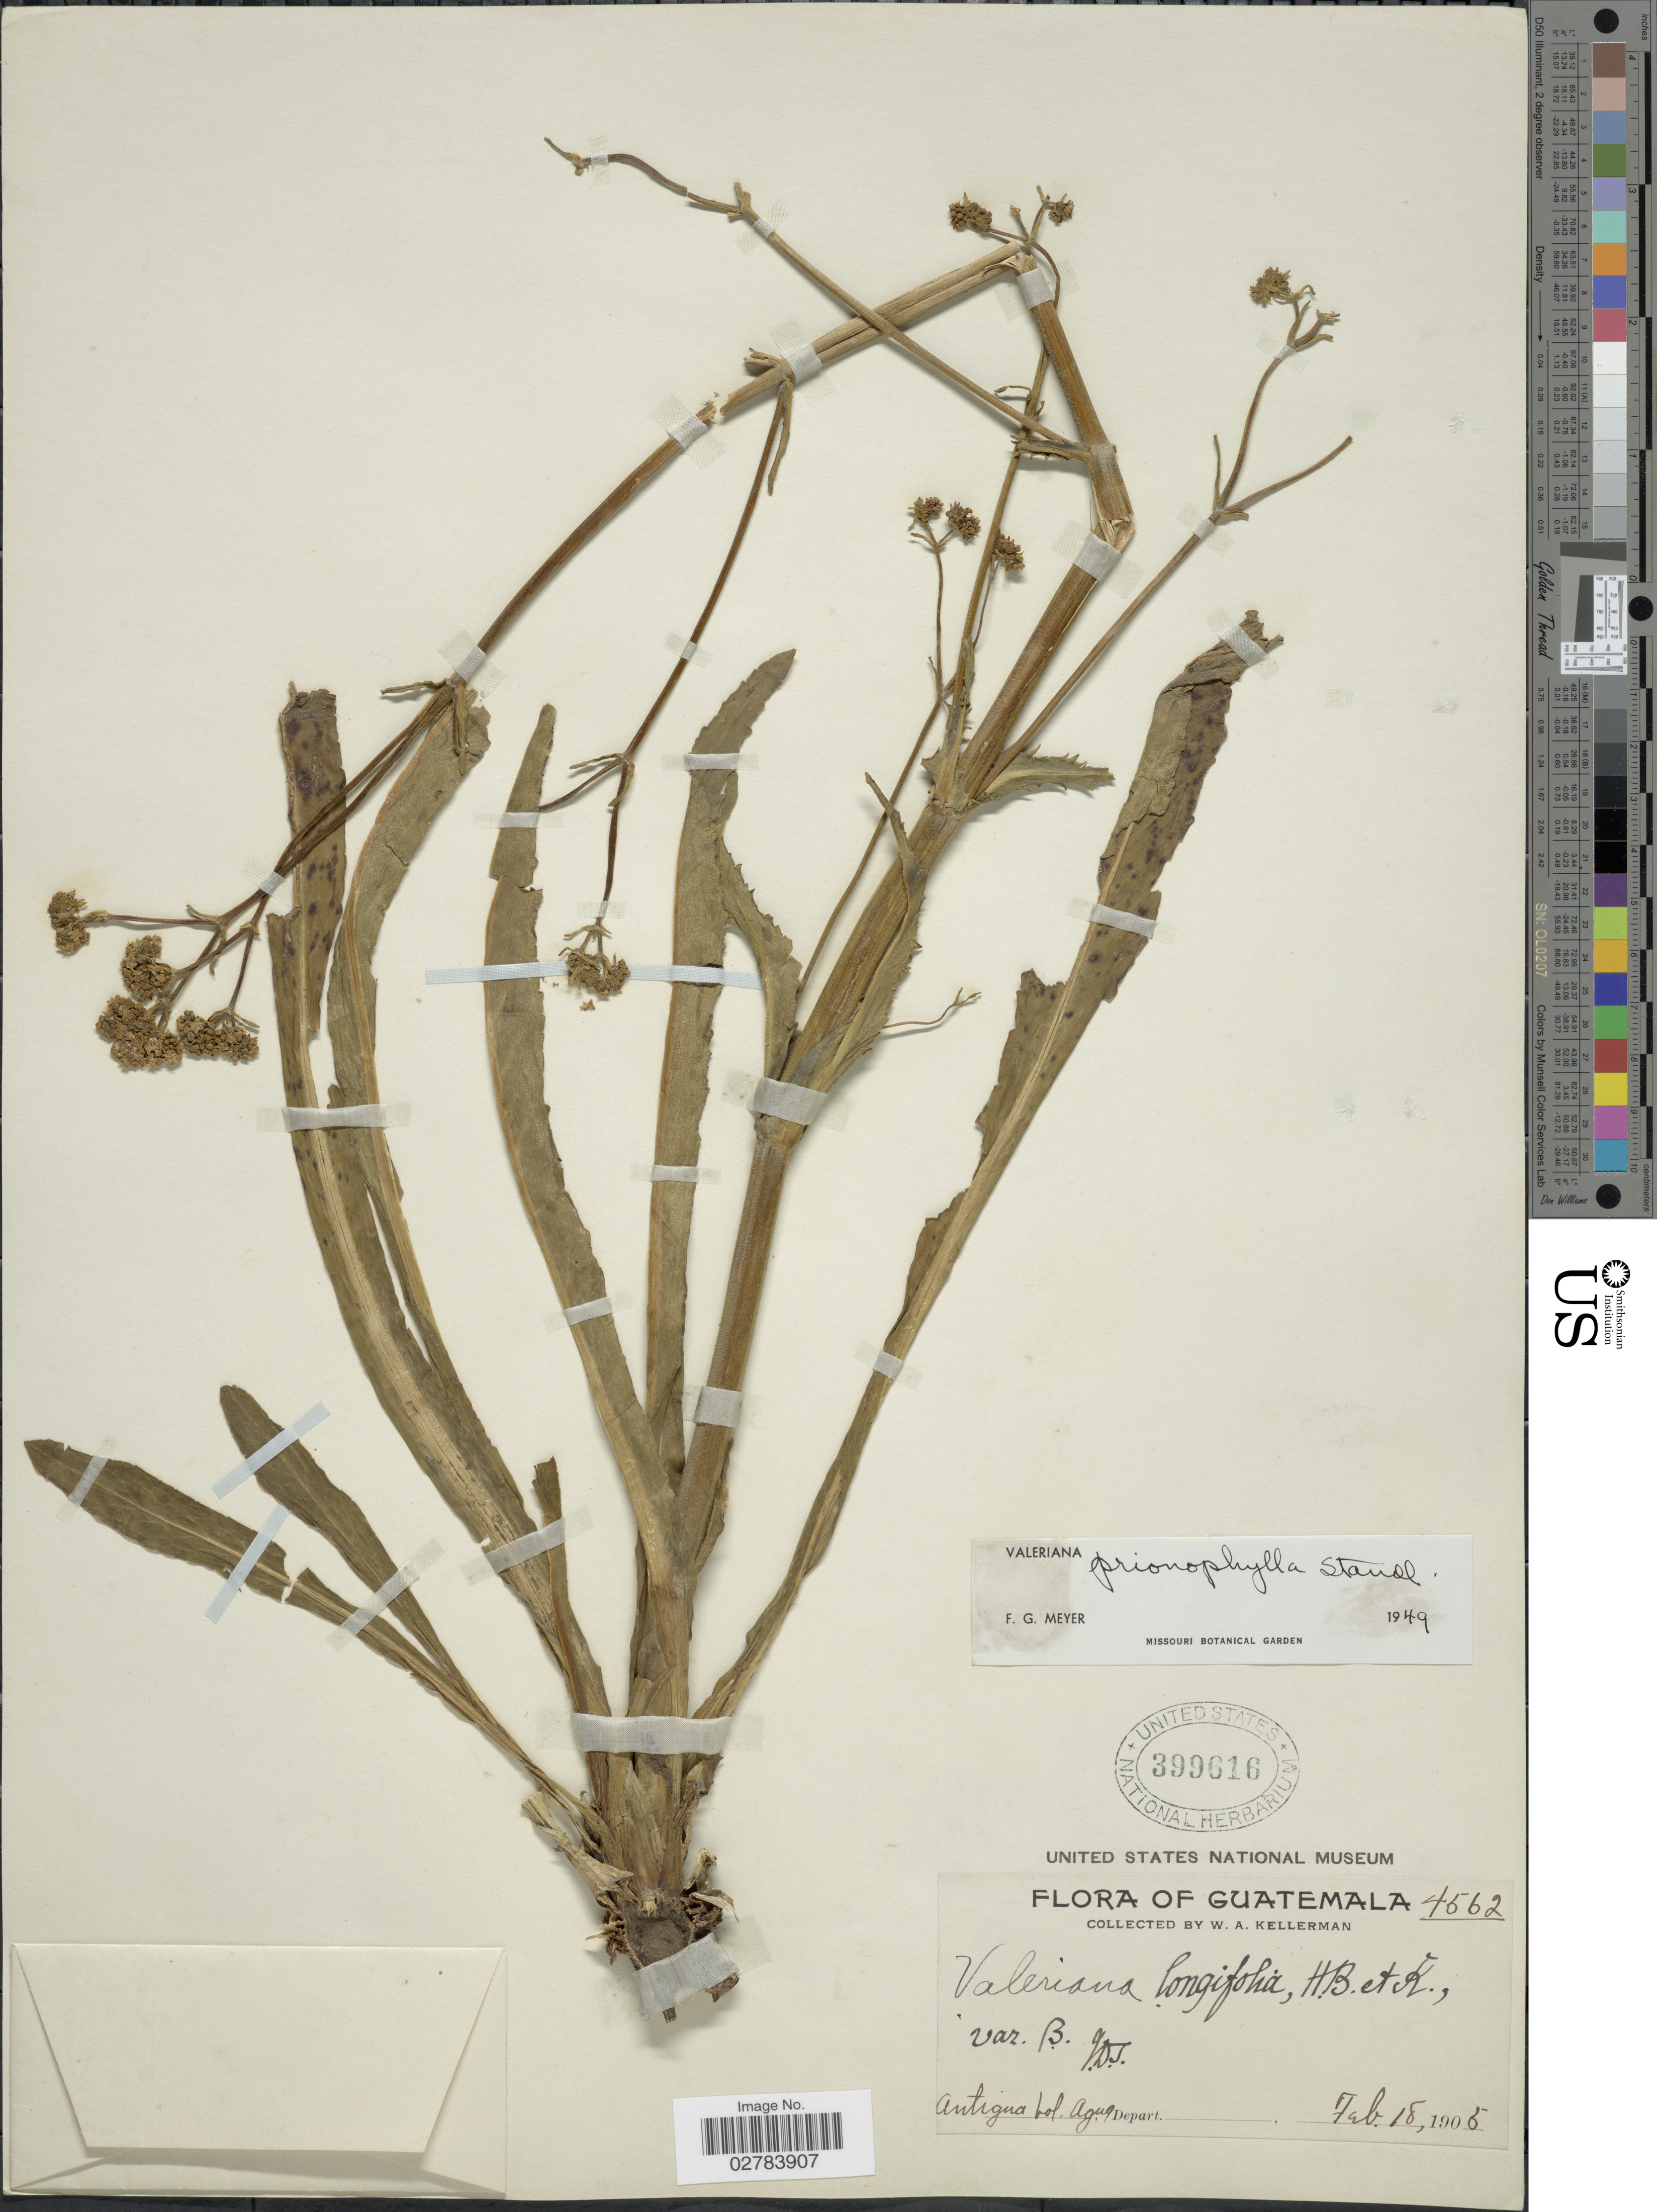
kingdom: Plantae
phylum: Tracheophyta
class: Magnoliopsida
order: Dipsacales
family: Caprifoliaceae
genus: Valeriana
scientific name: Valeriana prionophylla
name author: Standl.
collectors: W. Kellerman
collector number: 4562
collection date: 1905-02-18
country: Guatemala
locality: Antigua bol. Agua.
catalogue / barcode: US 399616